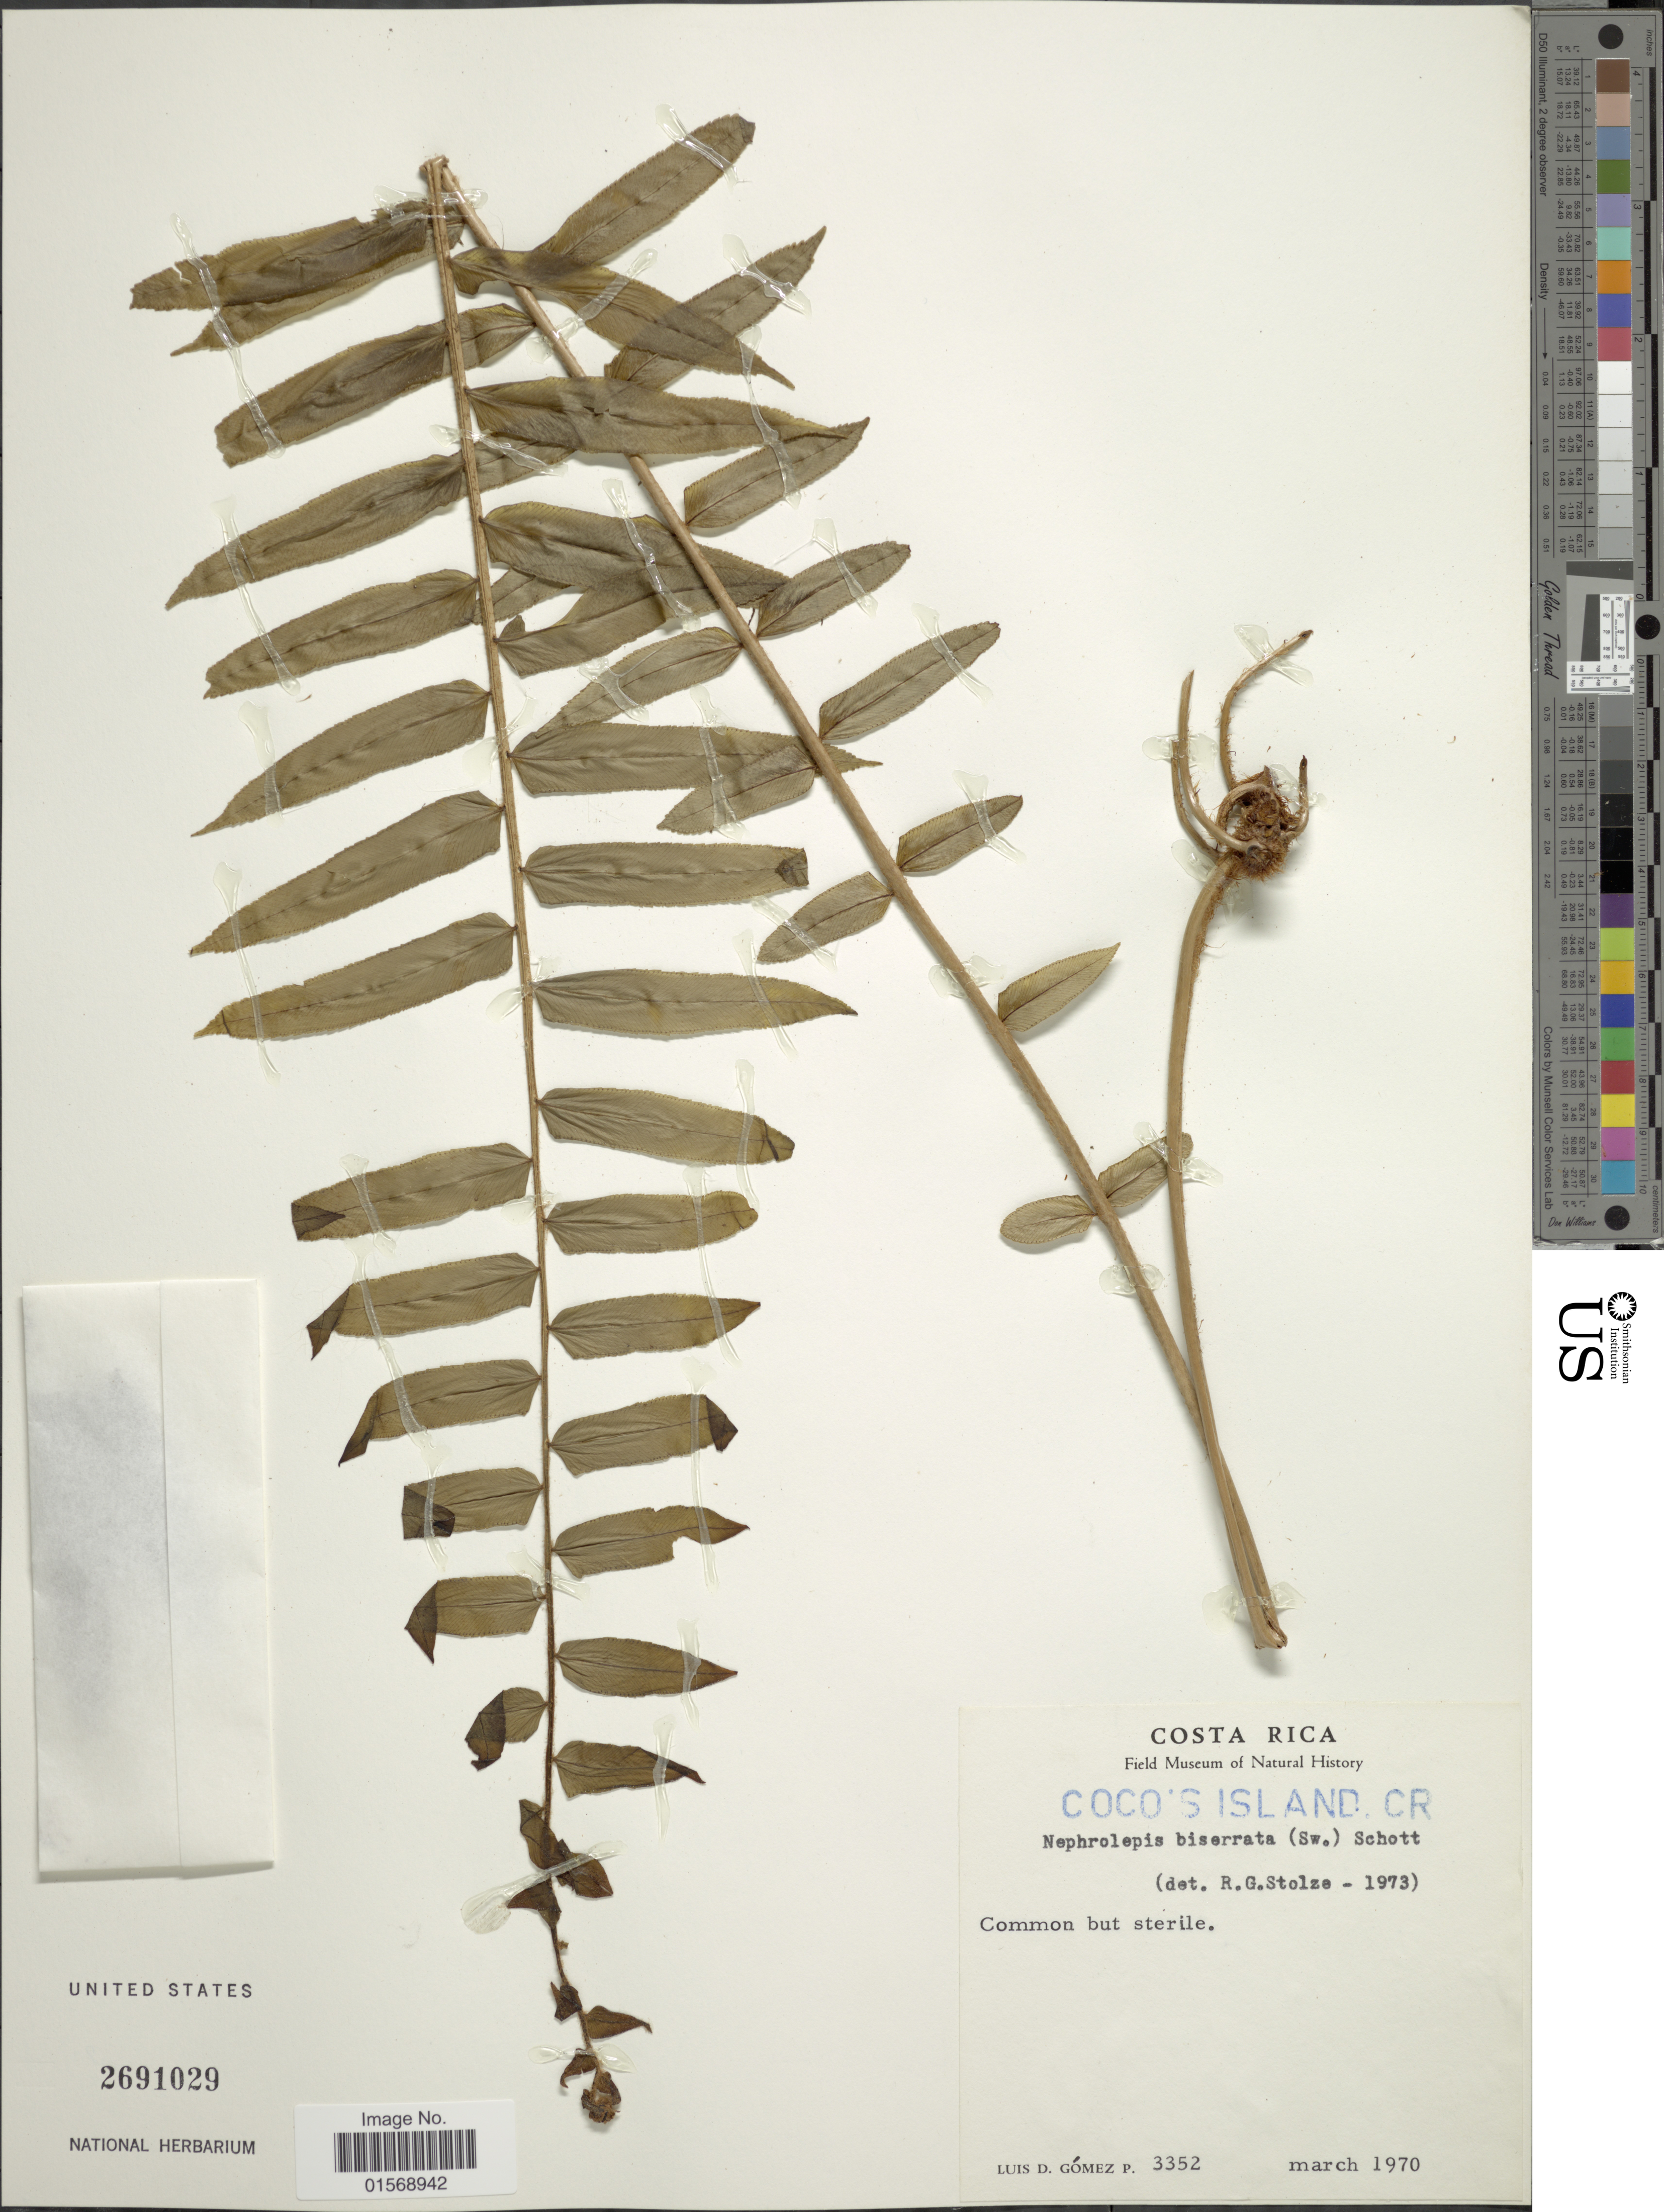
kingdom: Plantae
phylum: Tracheophyta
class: Polypodiopsida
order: Polypodiales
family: Nephrolepidaceae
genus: Nephrolepis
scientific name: Nephrolepis biserrata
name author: (Sw.) Schott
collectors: L. D. Gómez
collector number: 3352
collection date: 1970-03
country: Costa Rica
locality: Costa Rica.Cocos Island, CR.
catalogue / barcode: US 2691029